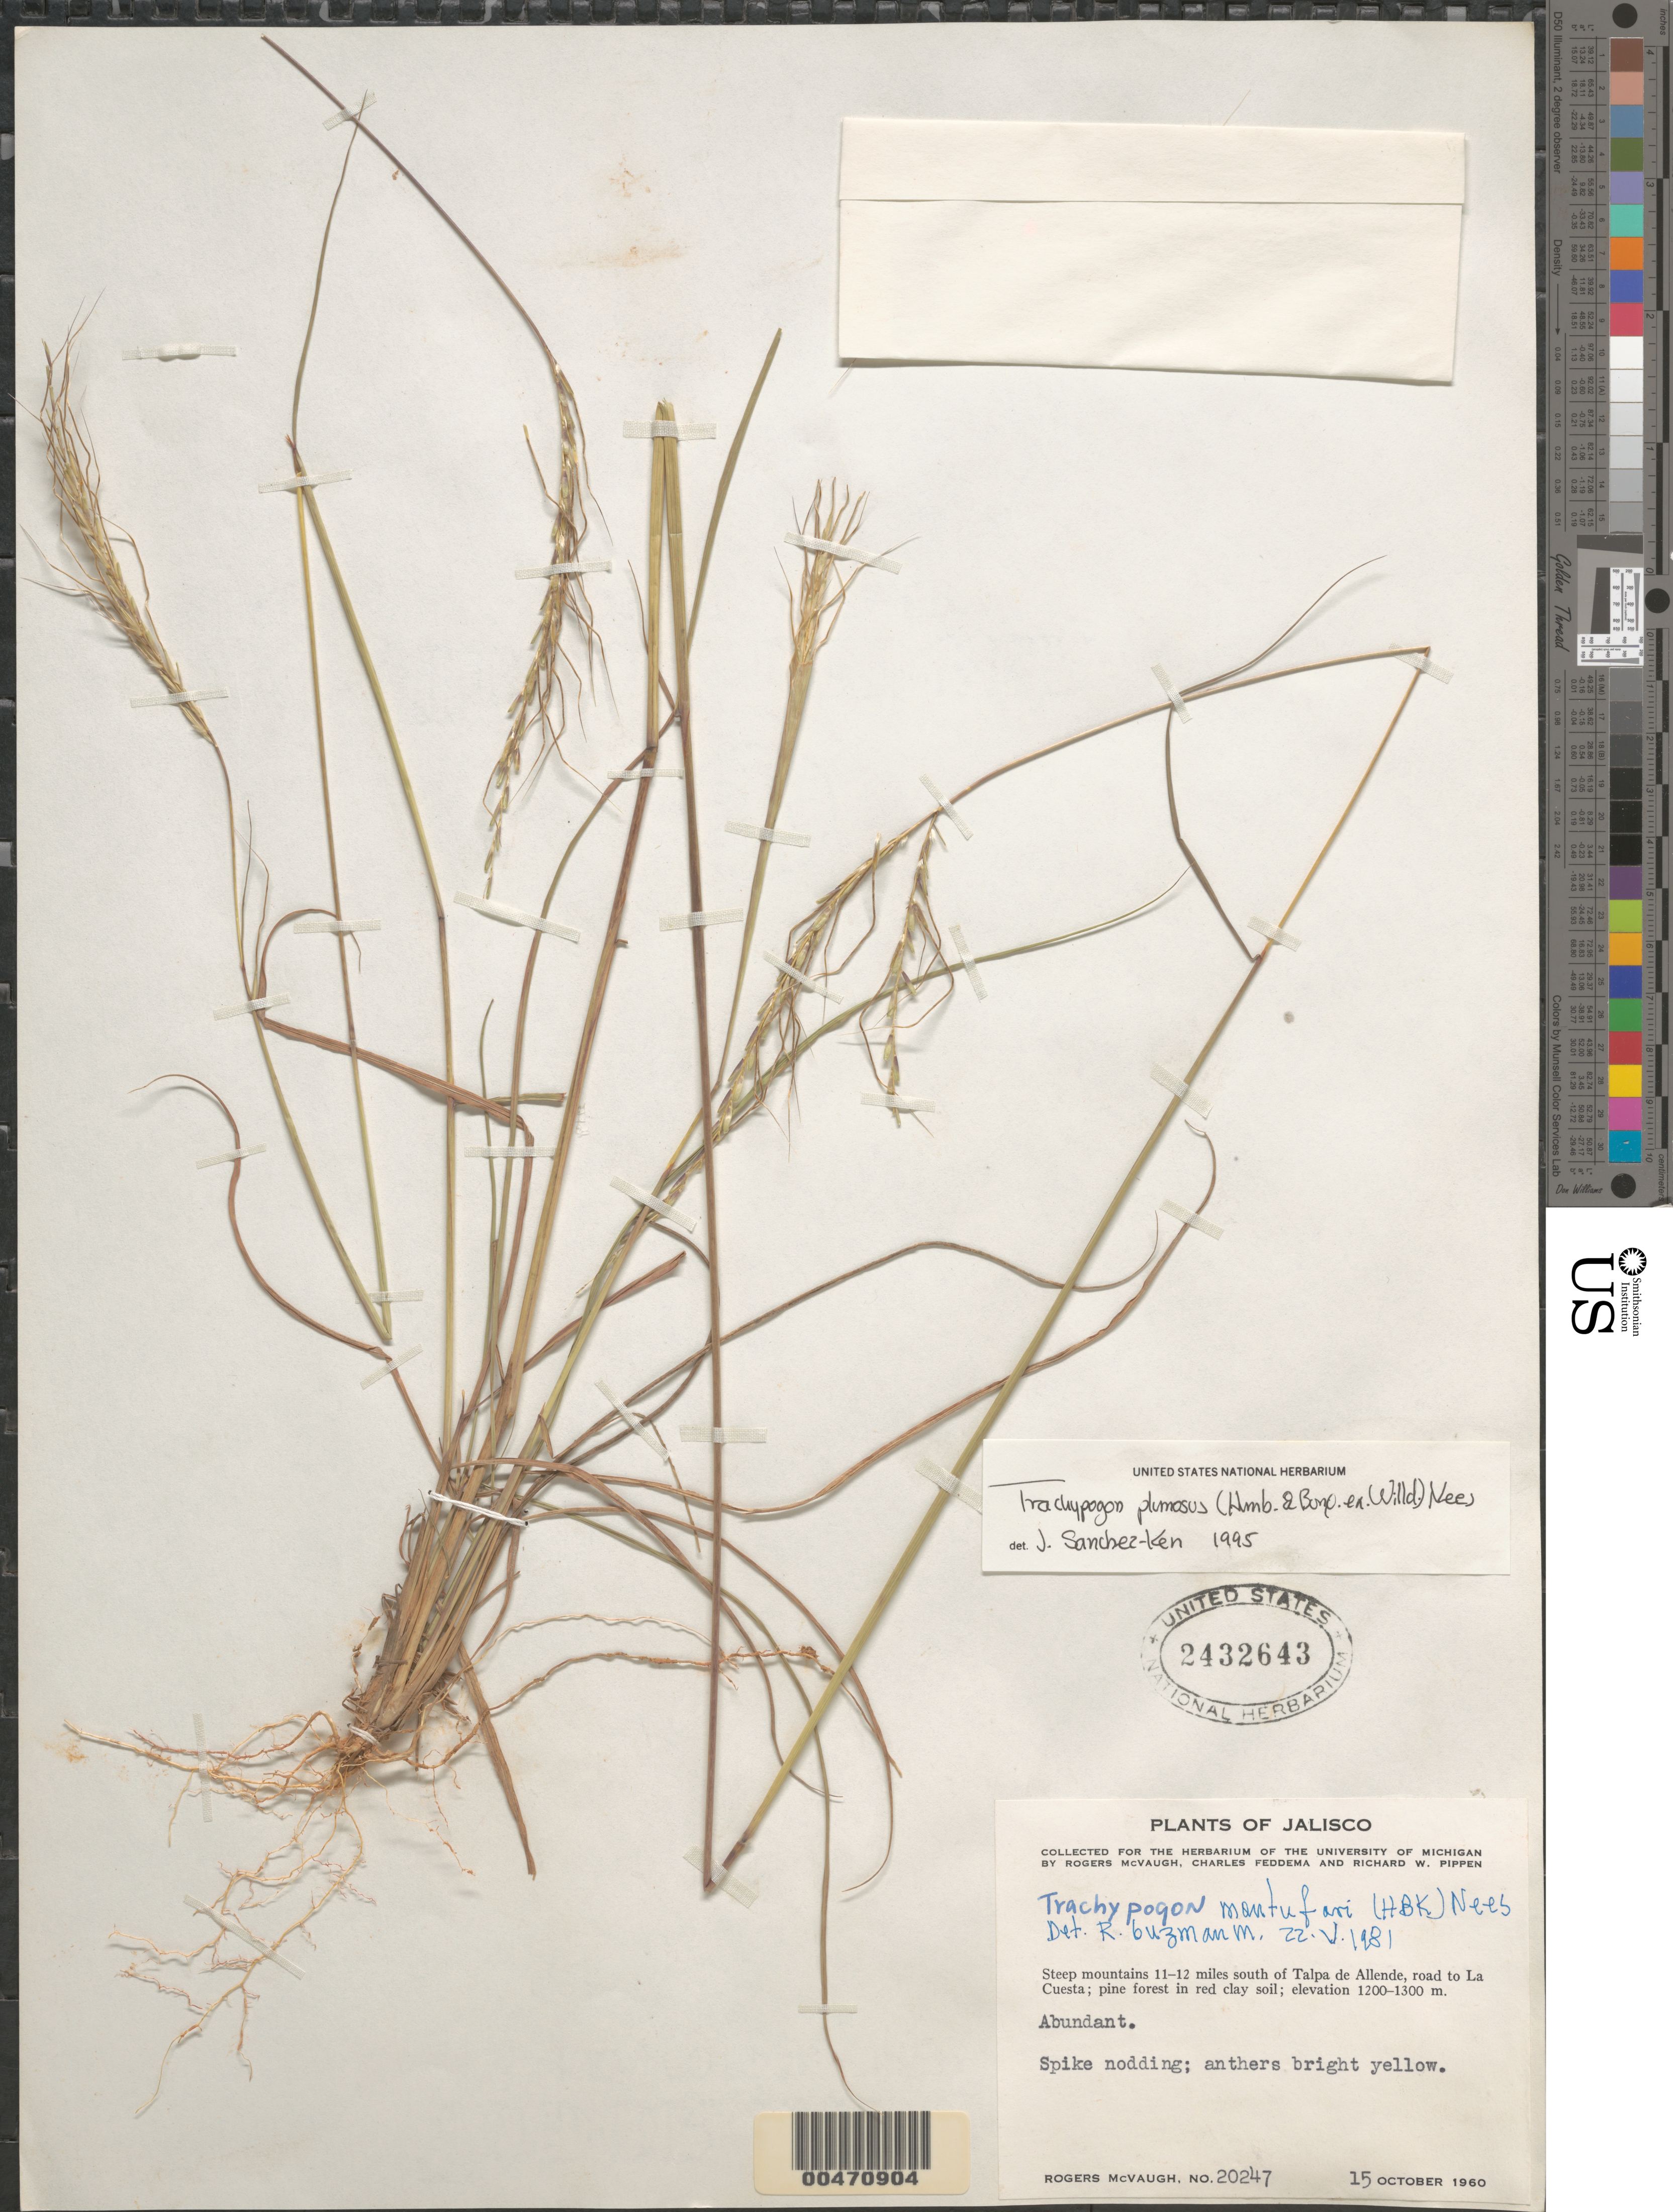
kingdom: Plantae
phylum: Tracheophyta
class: Liliopsida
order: Poales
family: Poaceae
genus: Trachypogon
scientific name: Trachypogon plumosus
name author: (Humb. & Bonpl.) Nees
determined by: Sánchez-Ken, J. G.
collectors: R. McVaugh, C. Feddema & R. W. Pippen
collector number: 20247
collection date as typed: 15 Oct 1960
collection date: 1960-10-15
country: Mexico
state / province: Jalisco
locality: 11-12 mi S of Talpa de Allende, rd to La Cuesta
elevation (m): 1200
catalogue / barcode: US 2432643